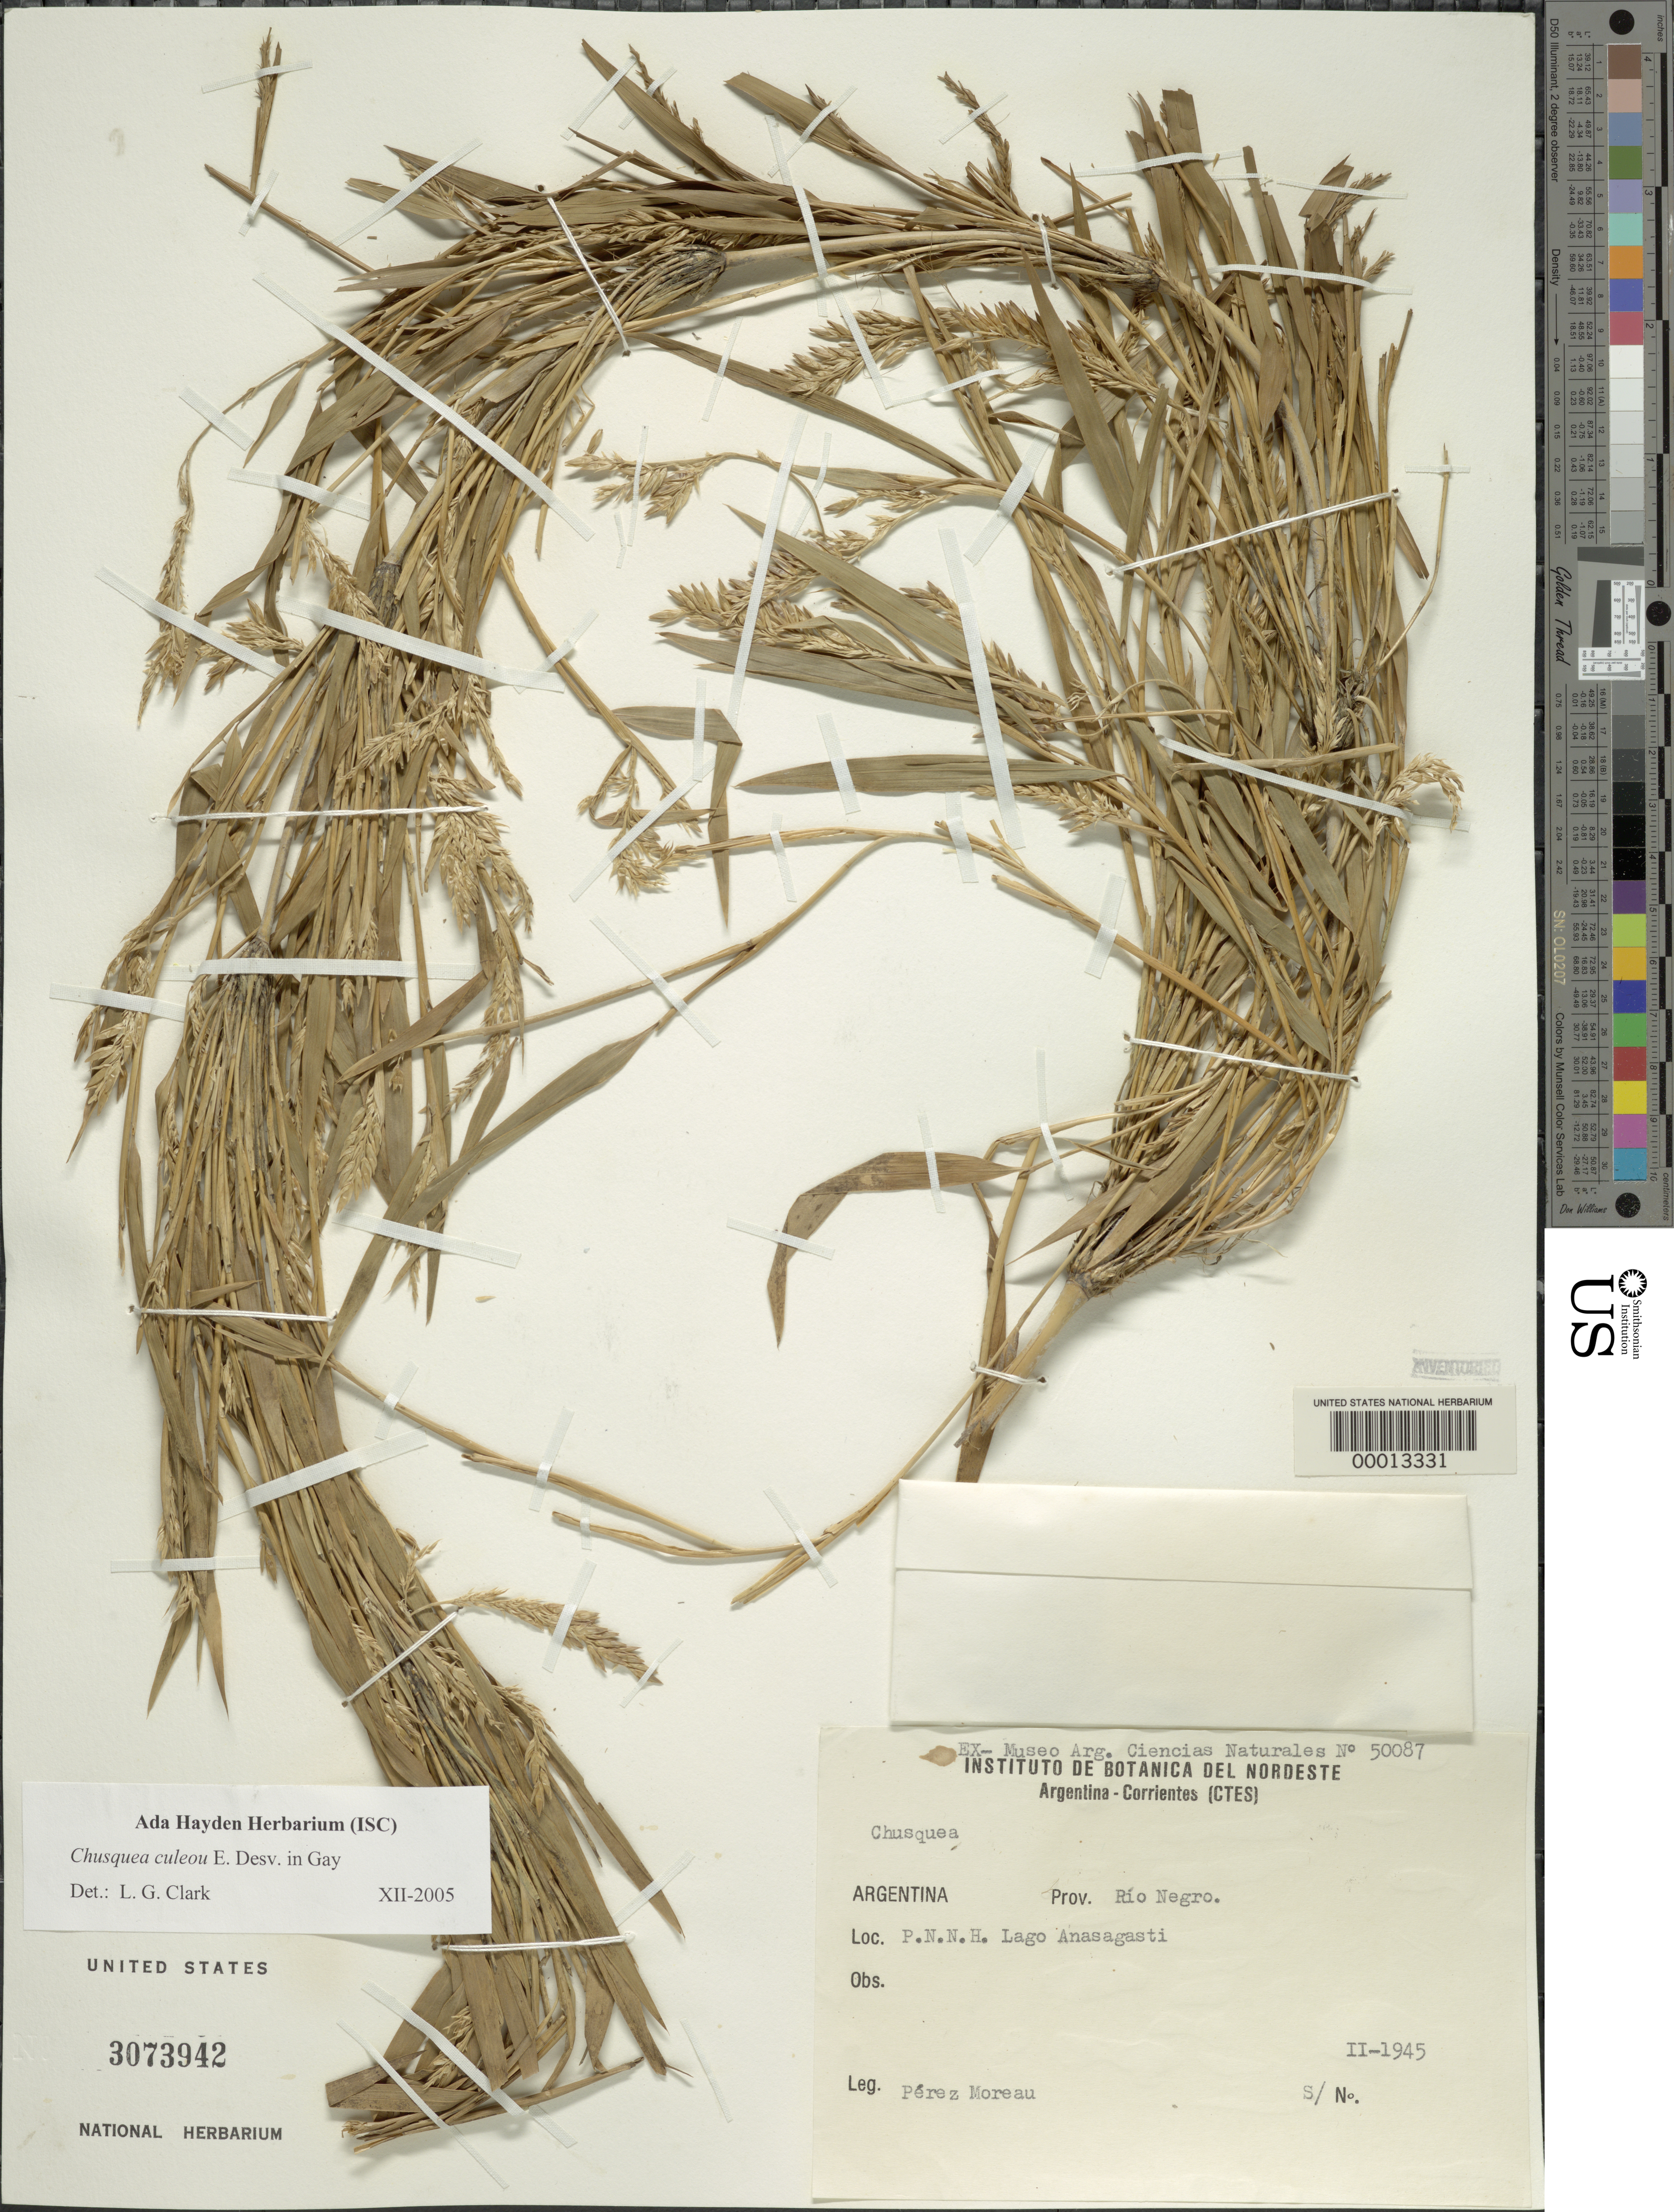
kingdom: Plantae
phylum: Tracheophyta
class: Liliopsida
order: Poales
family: Poaceae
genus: Chusquea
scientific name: Chusquea argentina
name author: Parodi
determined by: Guerreiro, C.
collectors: P. Moreau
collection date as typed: Feb 1945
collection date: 1945-02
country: Argentina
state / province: Río Negro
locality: P.N.N.H. Lago Anasagasti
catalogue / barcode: US 3073942